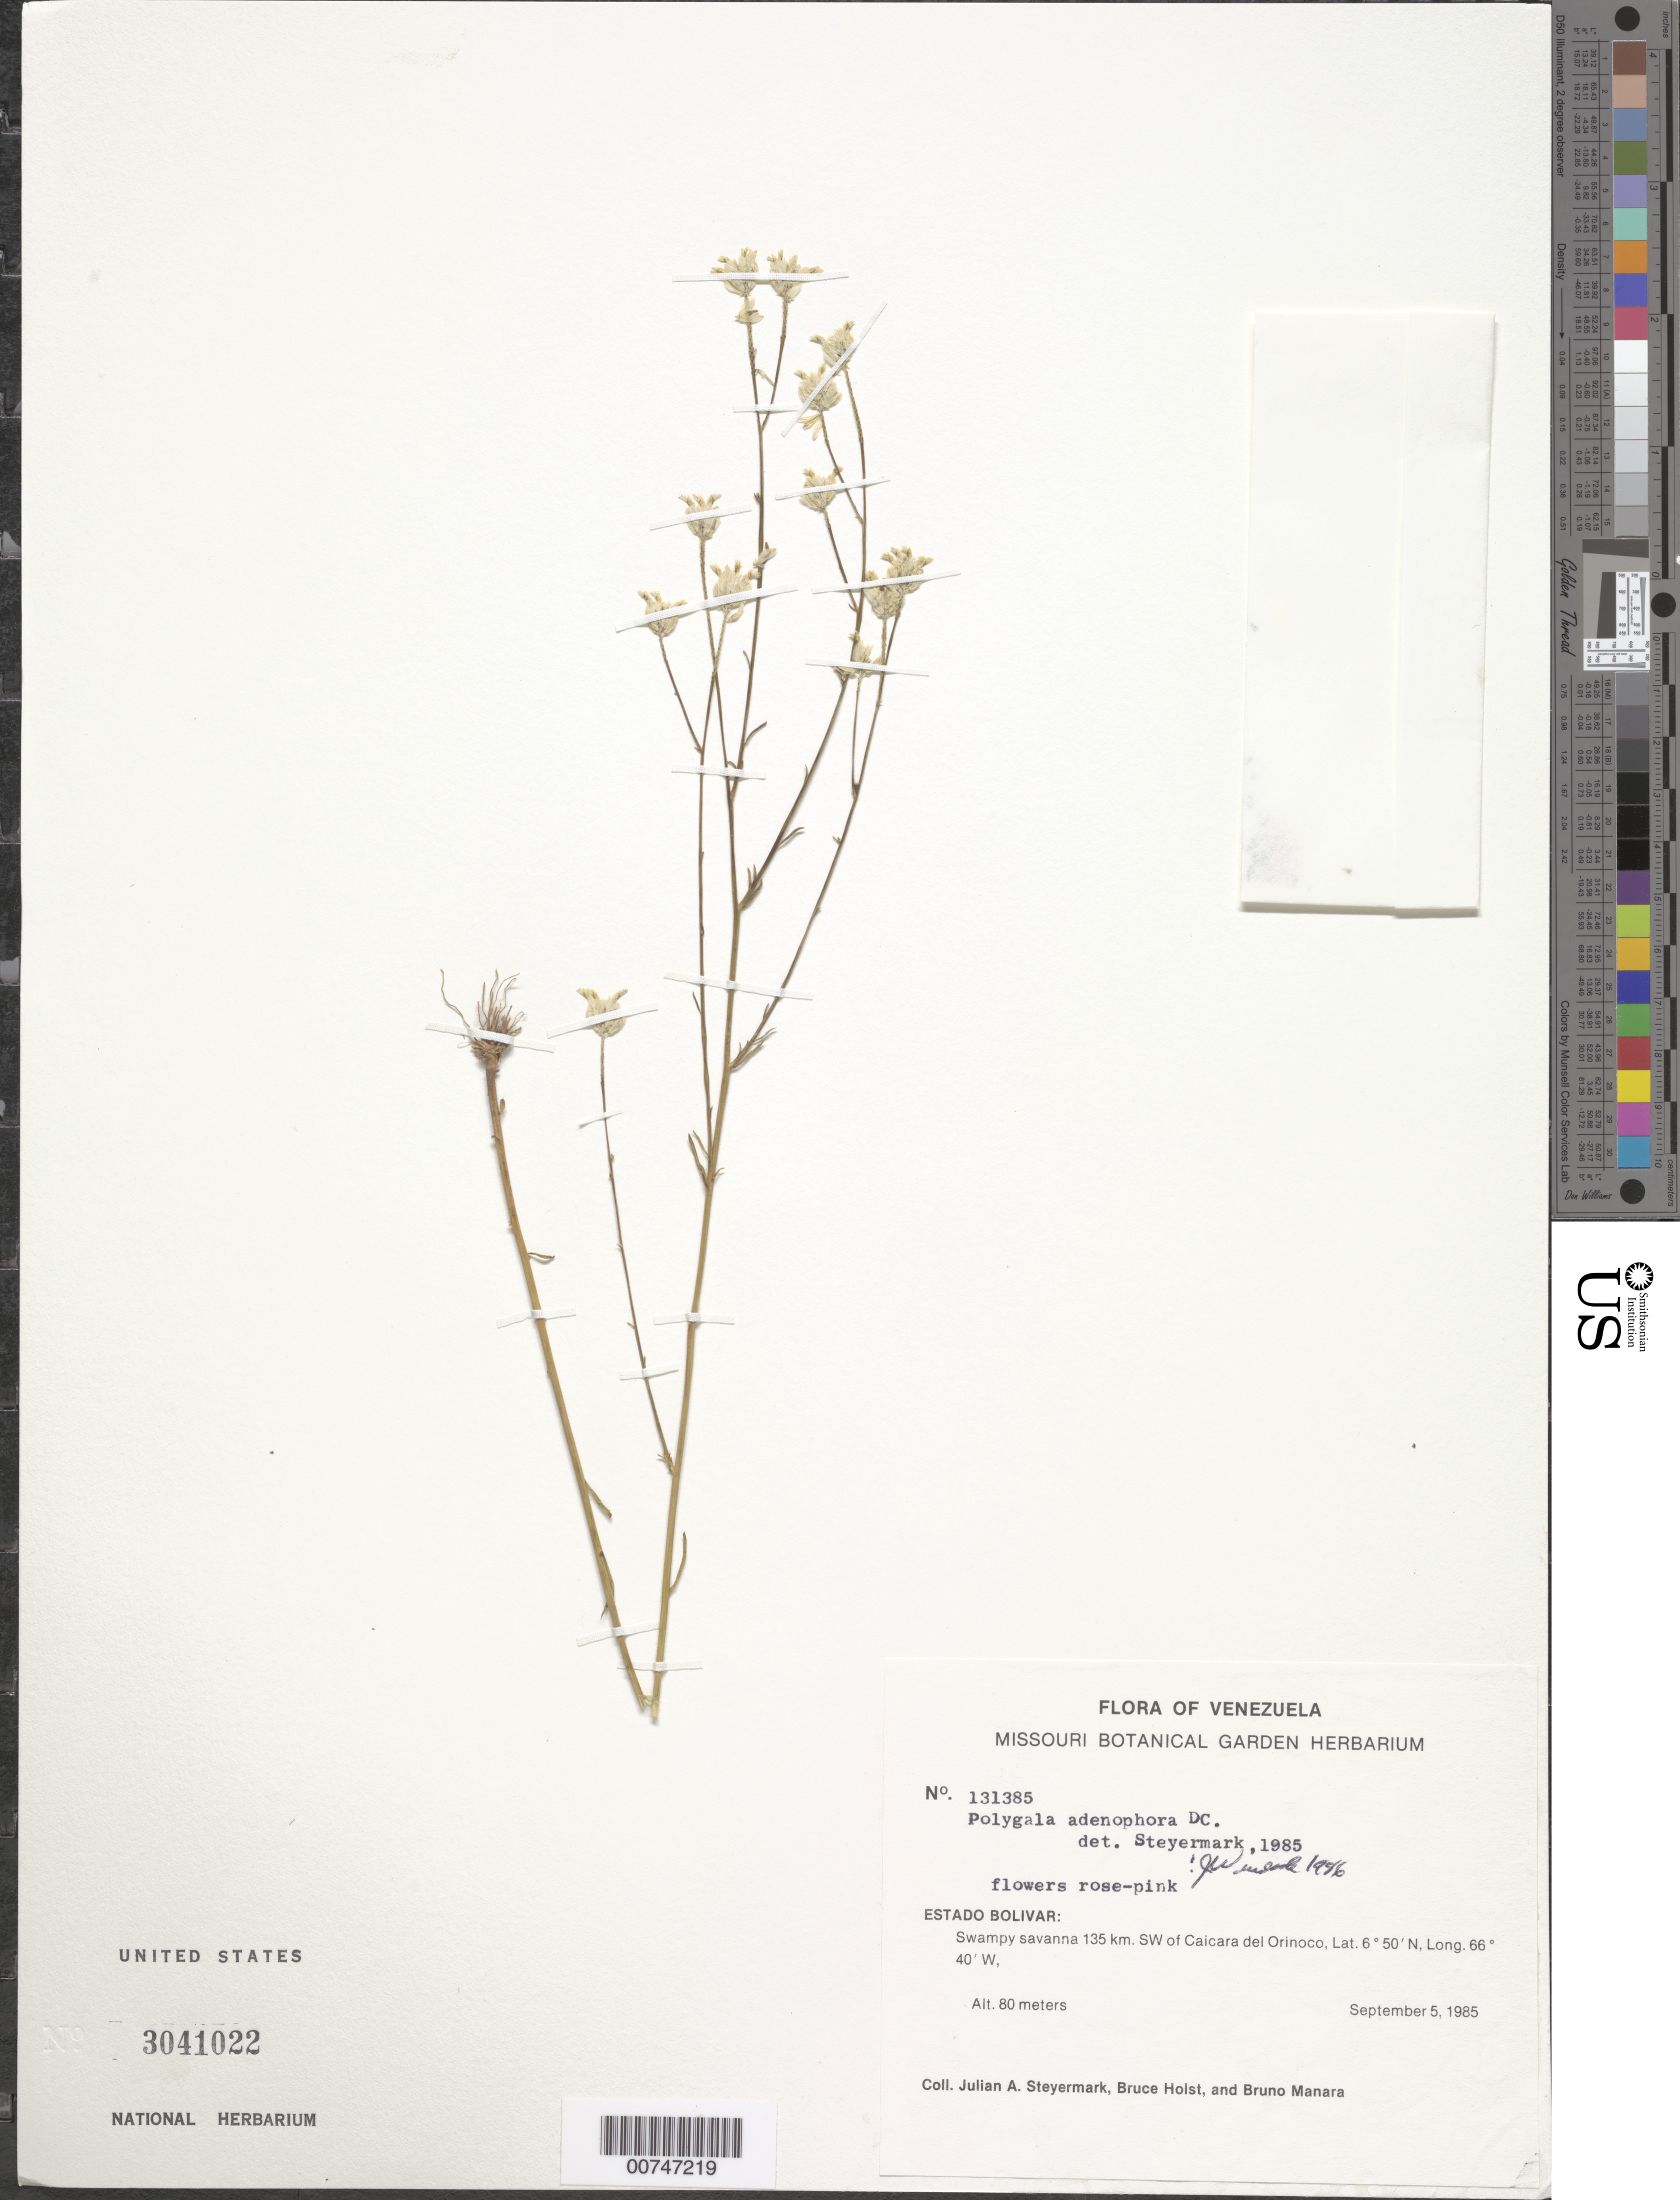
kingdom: Plantae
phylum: Tracheophyta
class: Magnoliopsida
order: Fabales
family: Polygalaceae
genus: Polygala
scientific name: Polygala adenophora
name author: DC.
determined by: Wurdack, John J., (US), US (UNITED STATES)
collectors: J. Steyermark, B. Holst & B. Manara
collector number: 131385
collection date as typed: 5-Sep-85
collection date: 1985-09-05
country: Venezuela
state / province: Bolívar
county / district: Cedeño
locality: Caicara del Orinoco, 135 km SW of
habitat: Swampy savanna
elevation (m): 80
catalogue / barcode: US 3041022